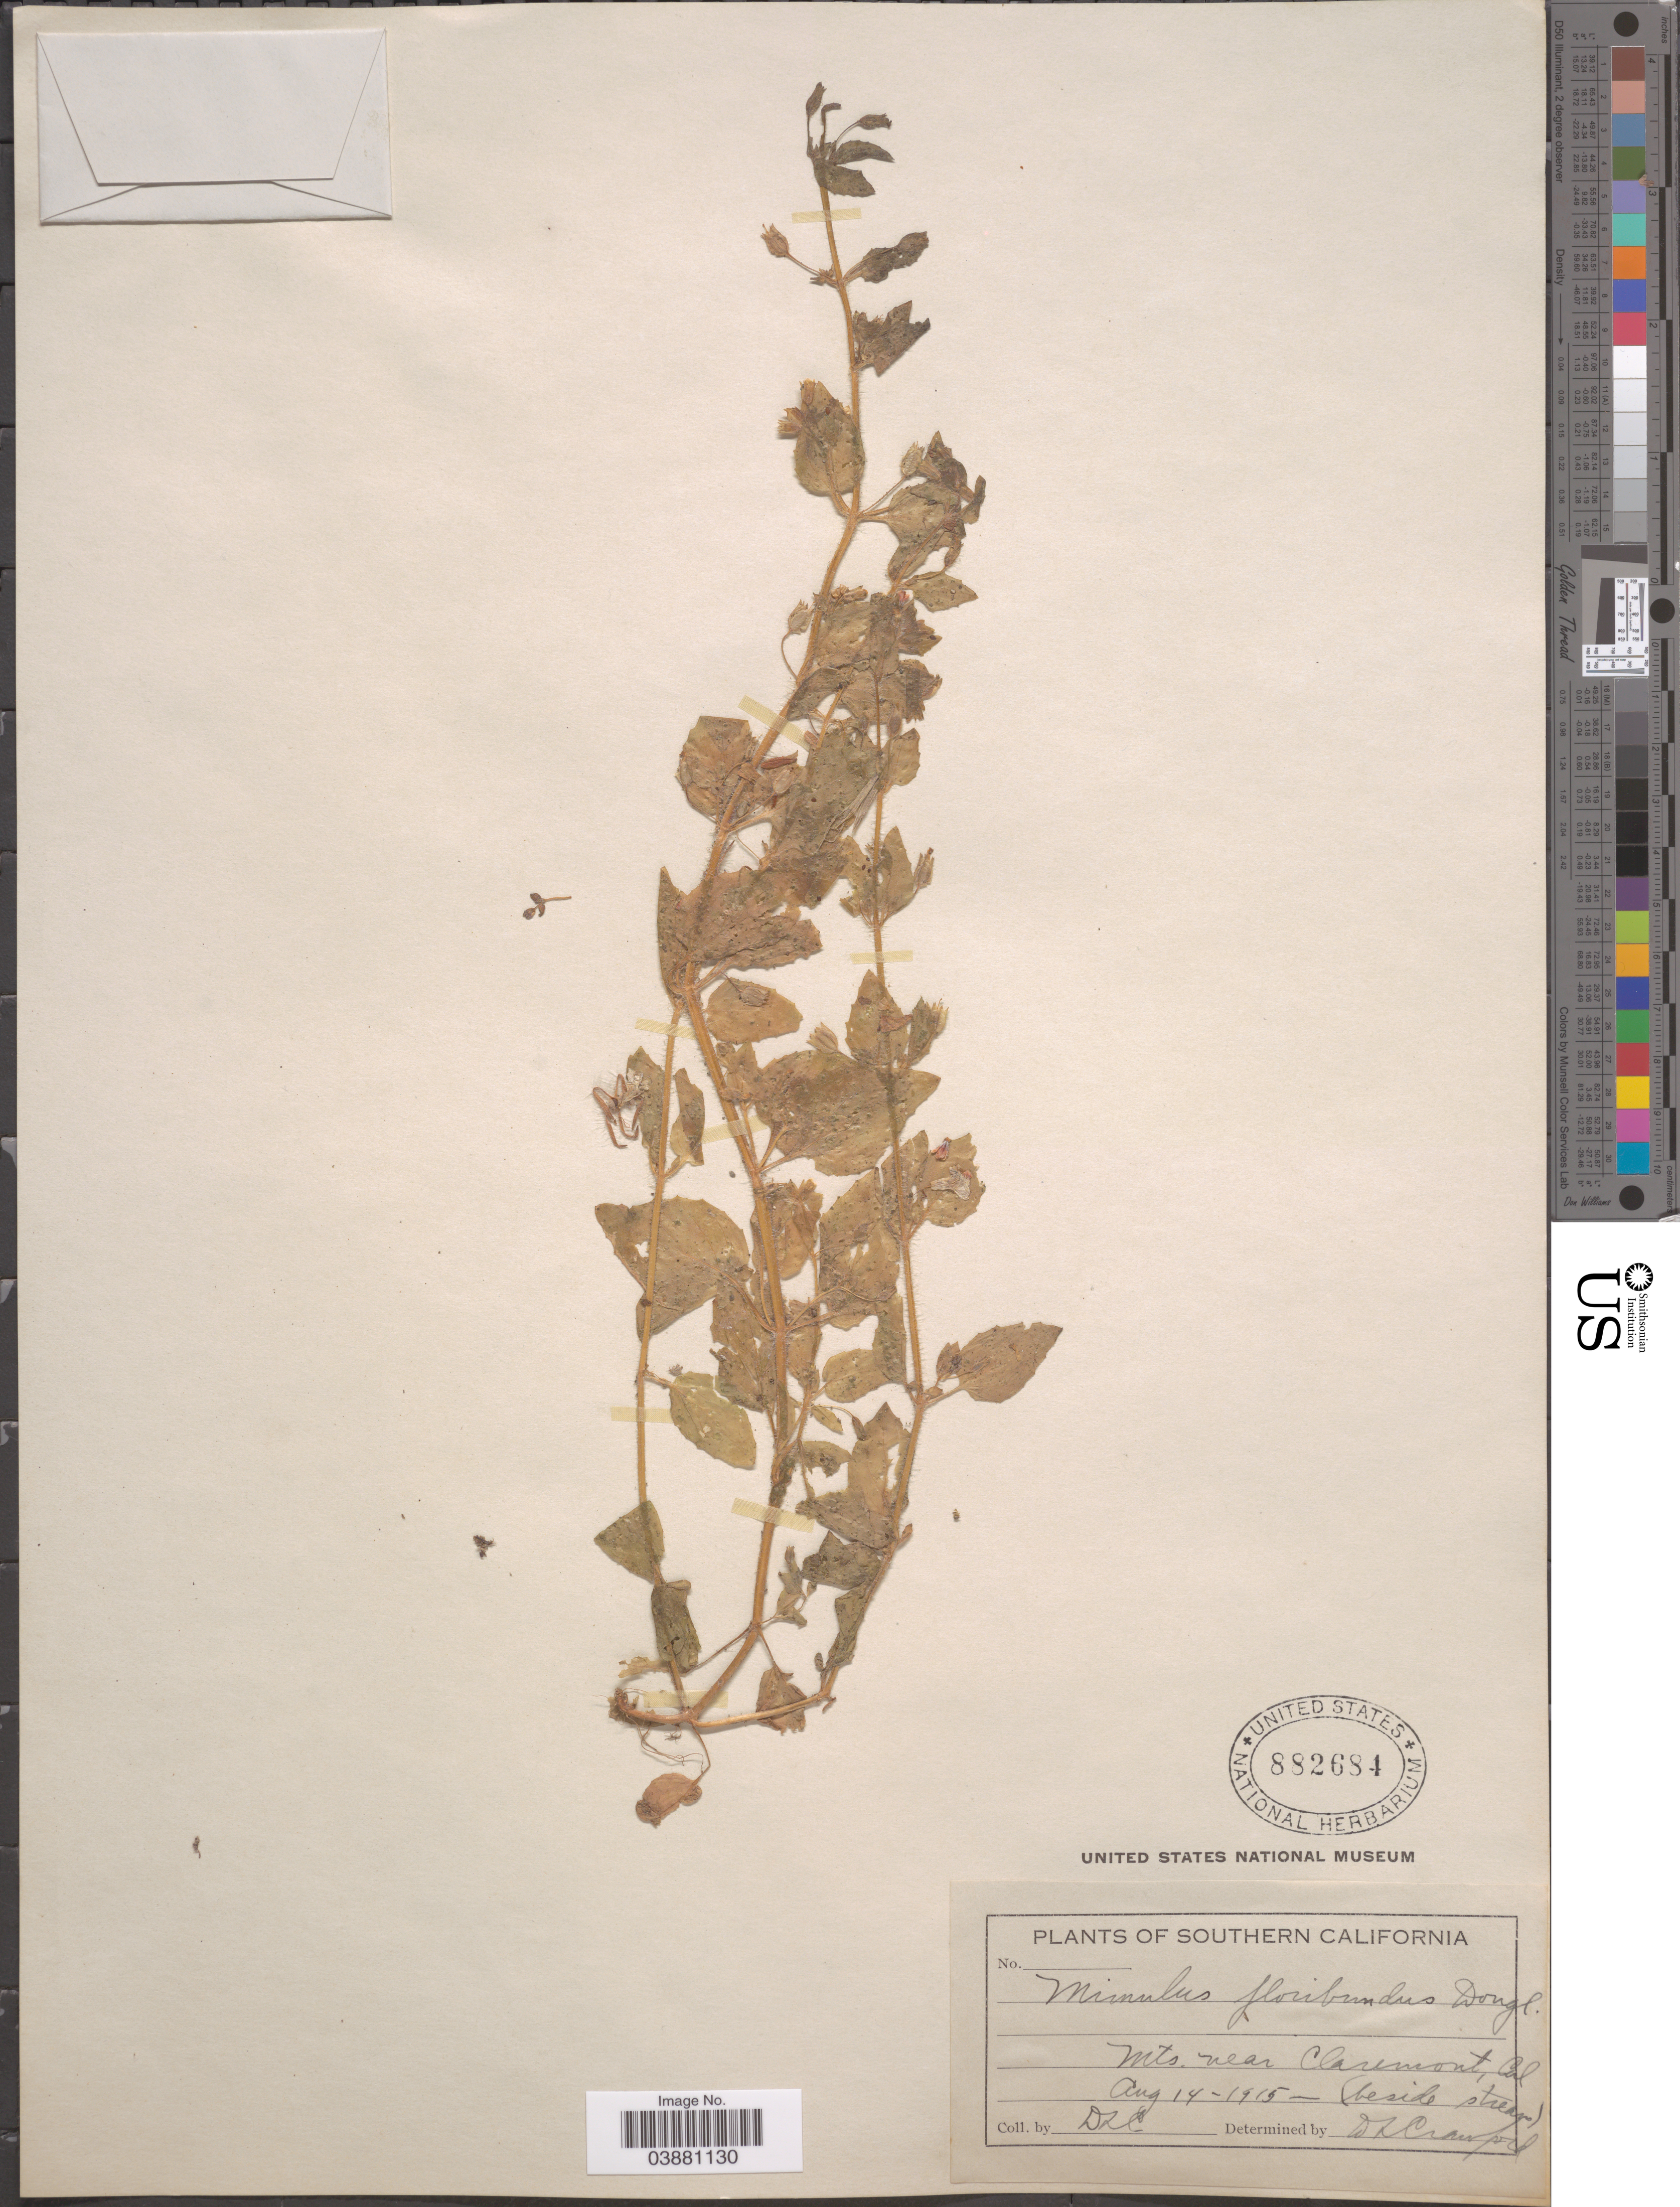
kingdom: Plantae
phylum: Tracheophyta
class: Magnoliopsida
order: Lamiales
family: Phrymaceae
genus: Mimulus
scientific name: Mimulus floribundus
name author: Douglas ex Lindl.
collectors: D. Crawford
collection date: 1915-08-14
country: United States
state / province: California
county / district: Los Angeles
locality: Southern California. Mts. near Claremont.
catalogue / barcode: US 882684